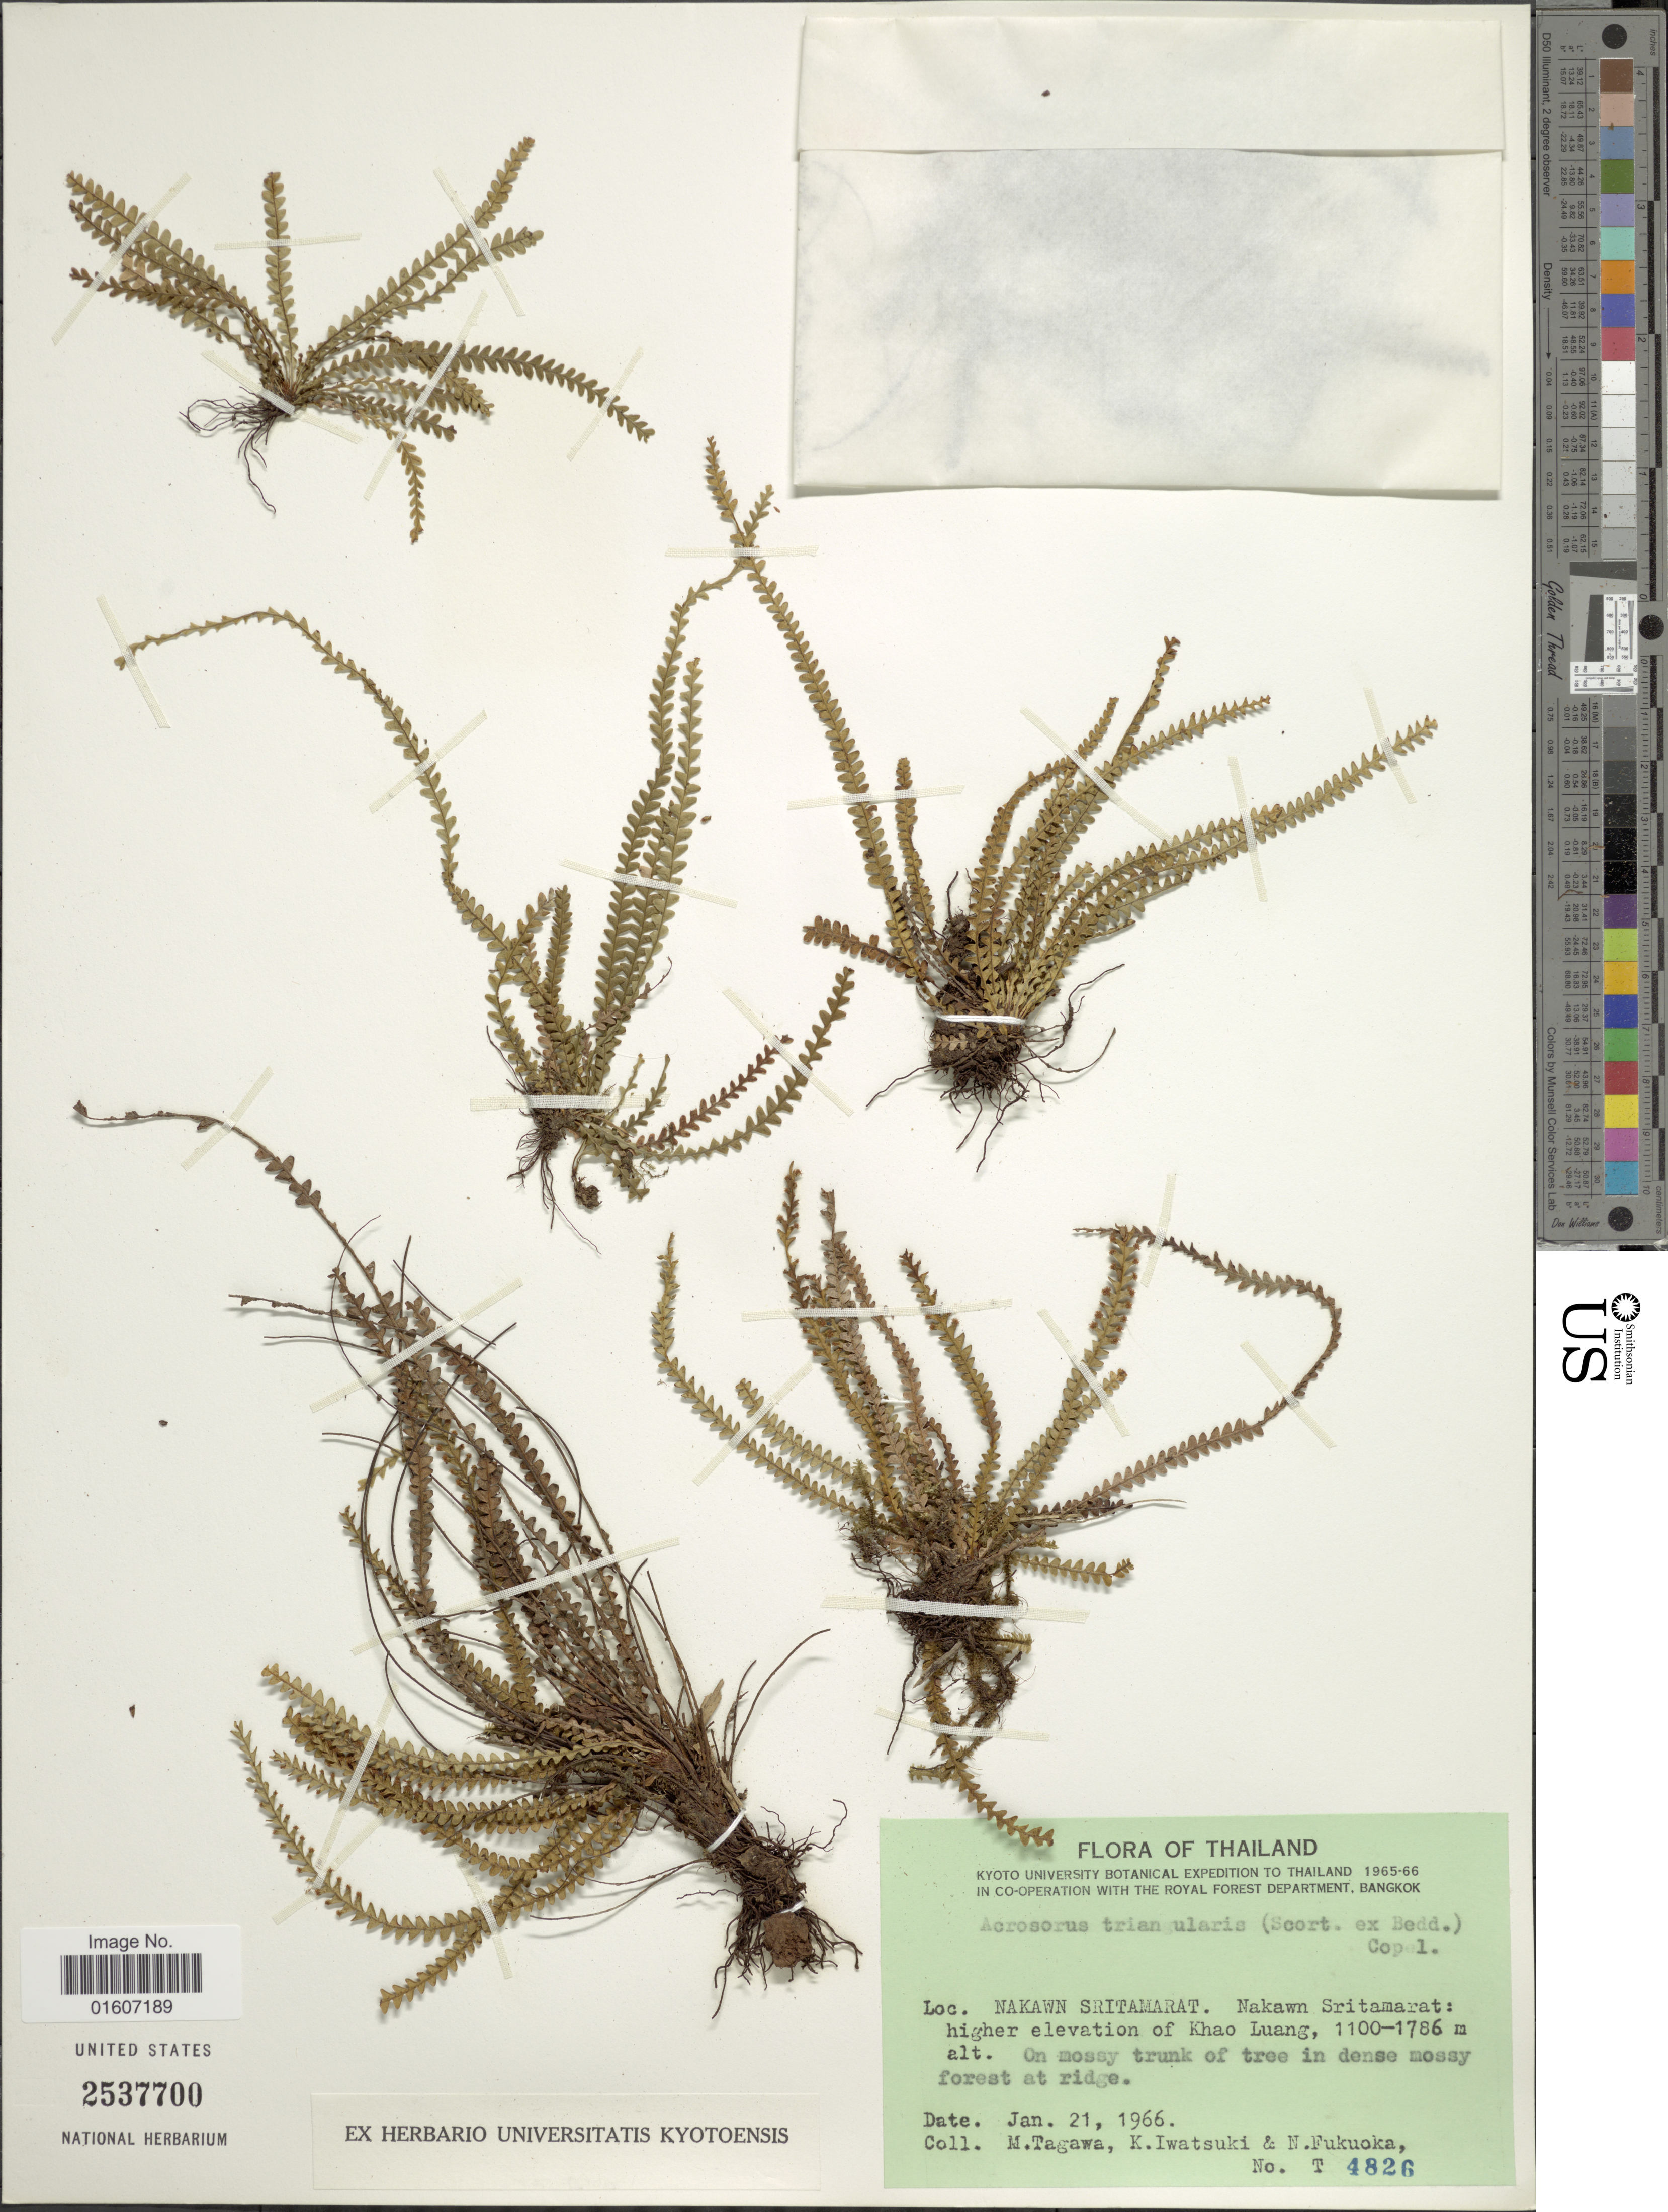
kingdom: Plantae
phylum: Tracheophyta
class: Polypodiopsida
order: Polypodiales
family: Polypodiaceae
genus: Archigrammitis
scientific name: Archigrammitis friderici-et-pauli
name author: (Christ) Parris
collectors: M. Tagawa, K. Iwatsuki & N. Fukuoka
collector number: T 4826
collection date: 1966-01-21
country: Thailand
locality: Nakawn Sritamarat: higher elevation of Khao Luang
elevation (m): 1100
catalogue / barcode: US 2537700